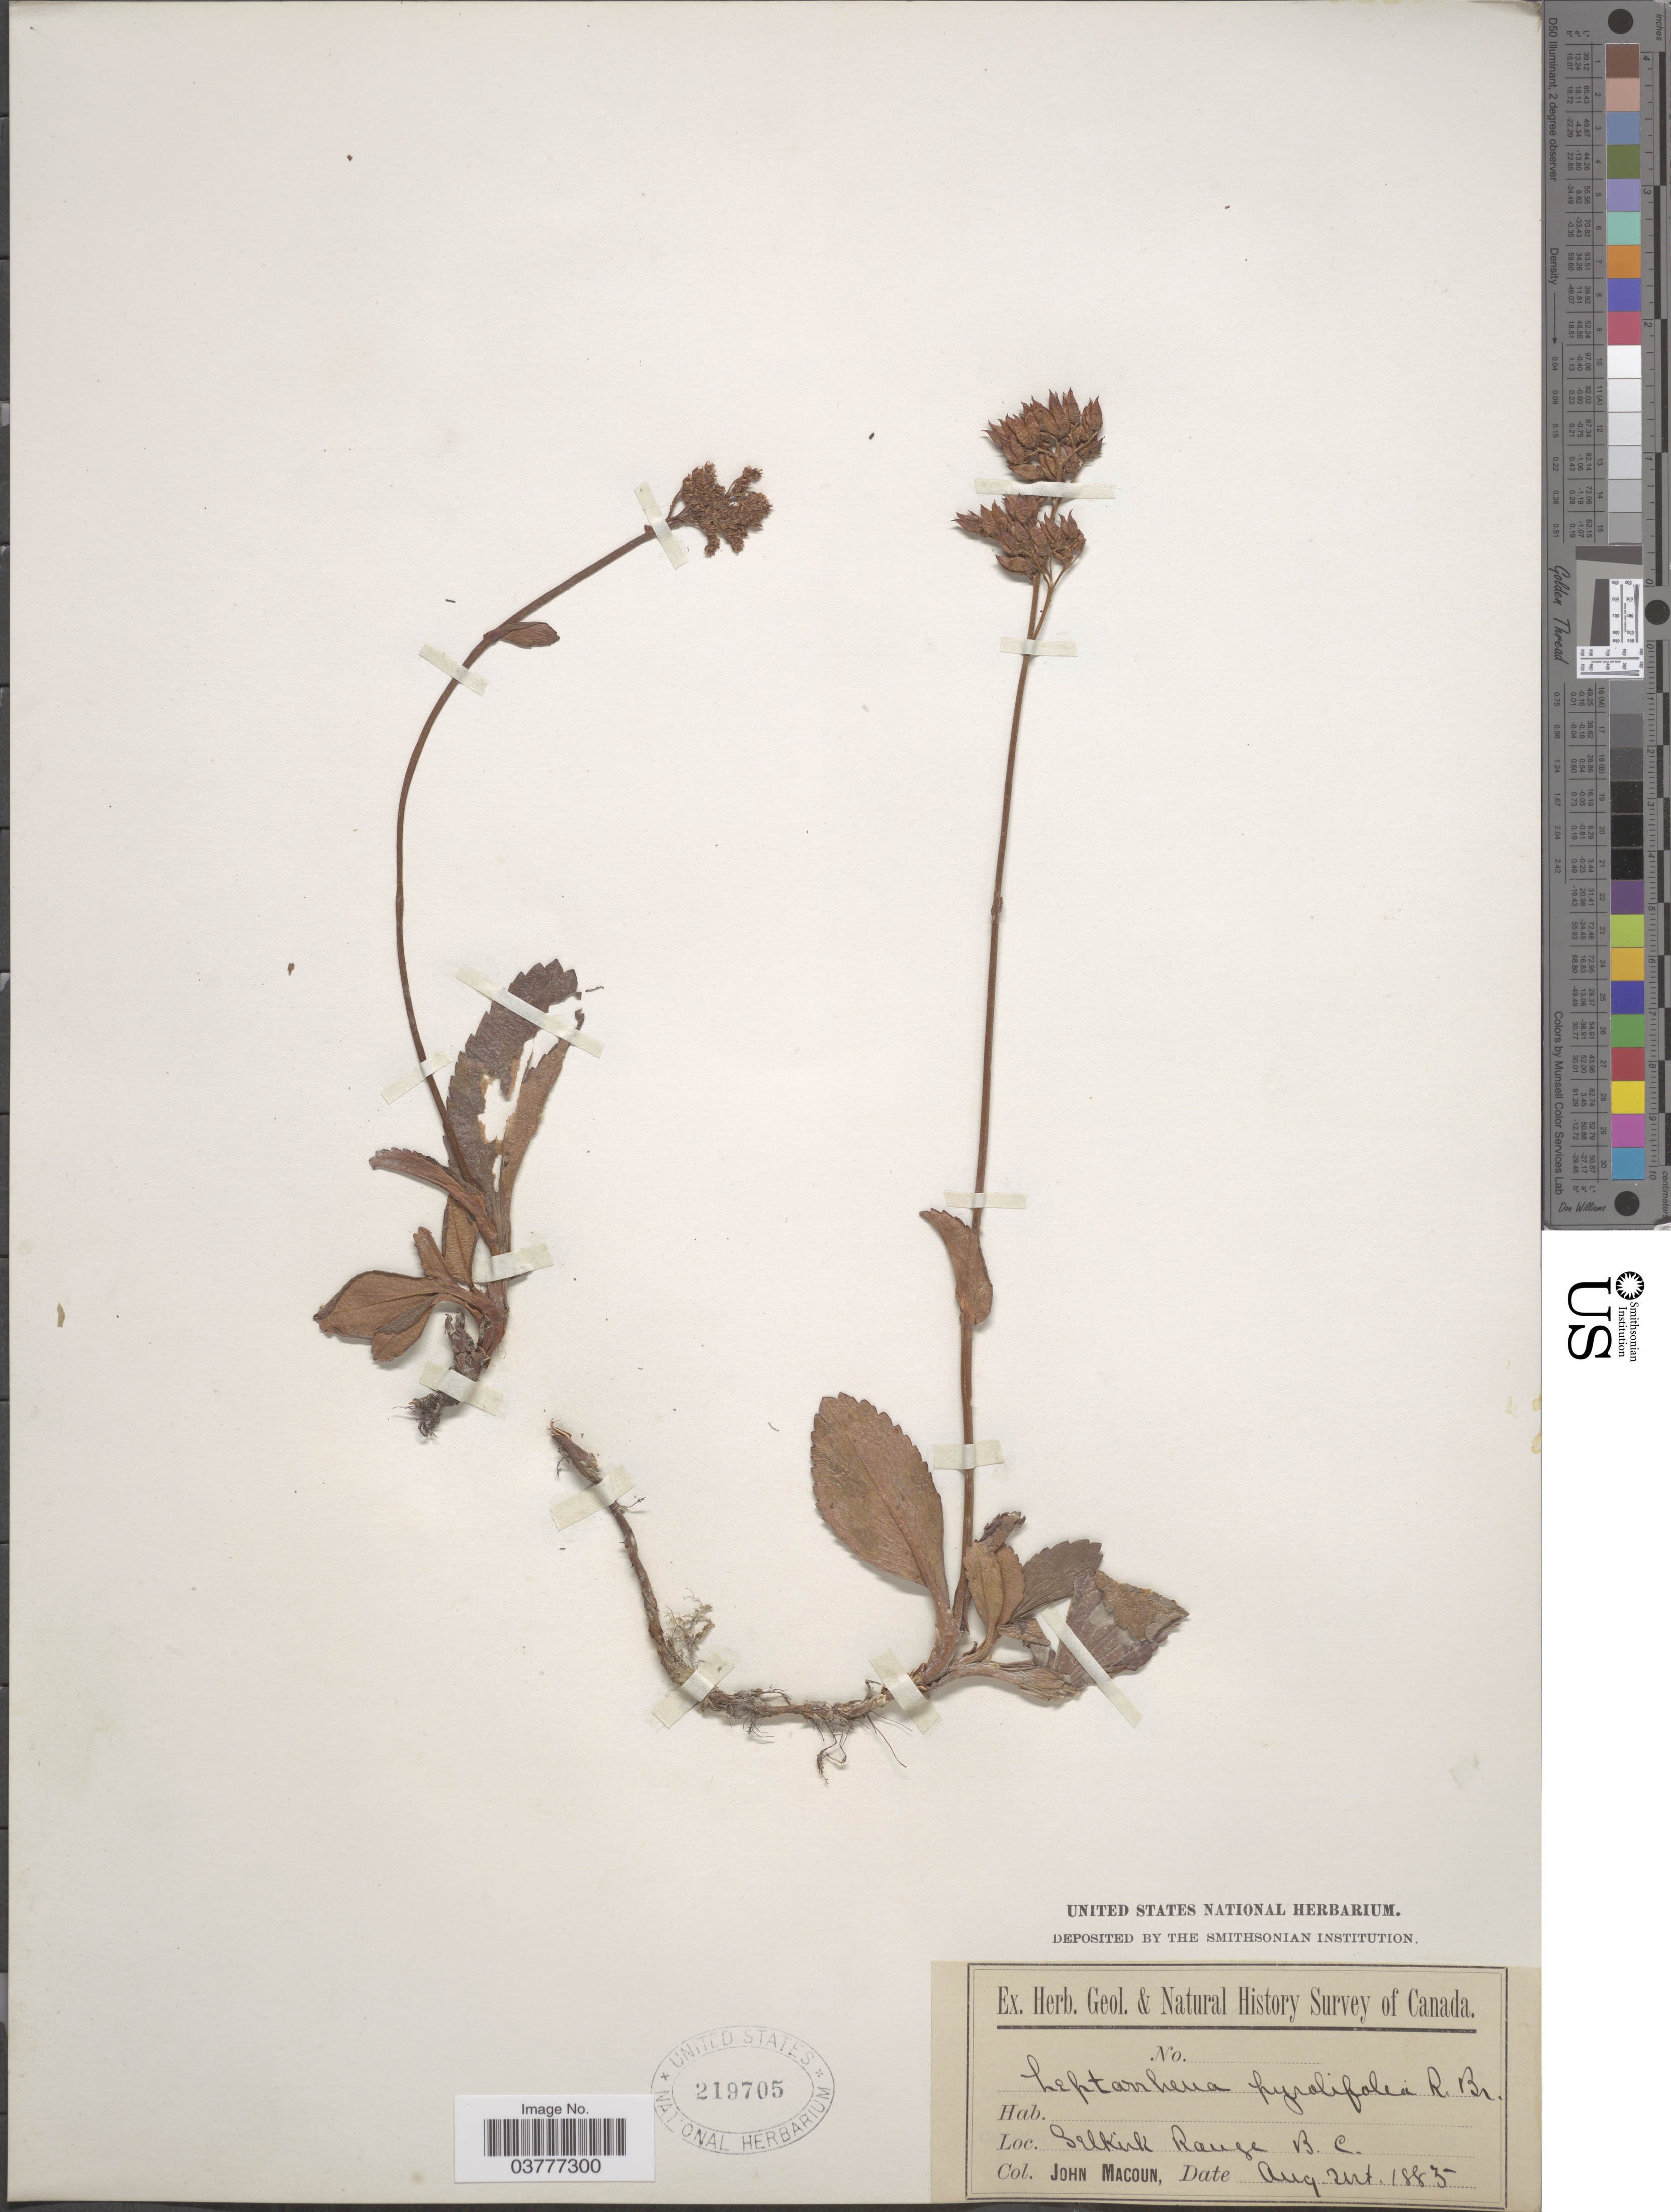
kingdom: Plantae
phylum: Tracheophyta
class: Magnoliopsida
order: Saxifragales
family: Saxifragaceae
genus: Leptarrhena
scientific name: Leptarrhena pyrolifolia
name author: (D. Don) Ser.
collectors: J. Macoun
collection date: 1885-08-24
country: Canada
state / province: British Columbia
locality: Selkirk Range.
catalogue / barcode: US 219705